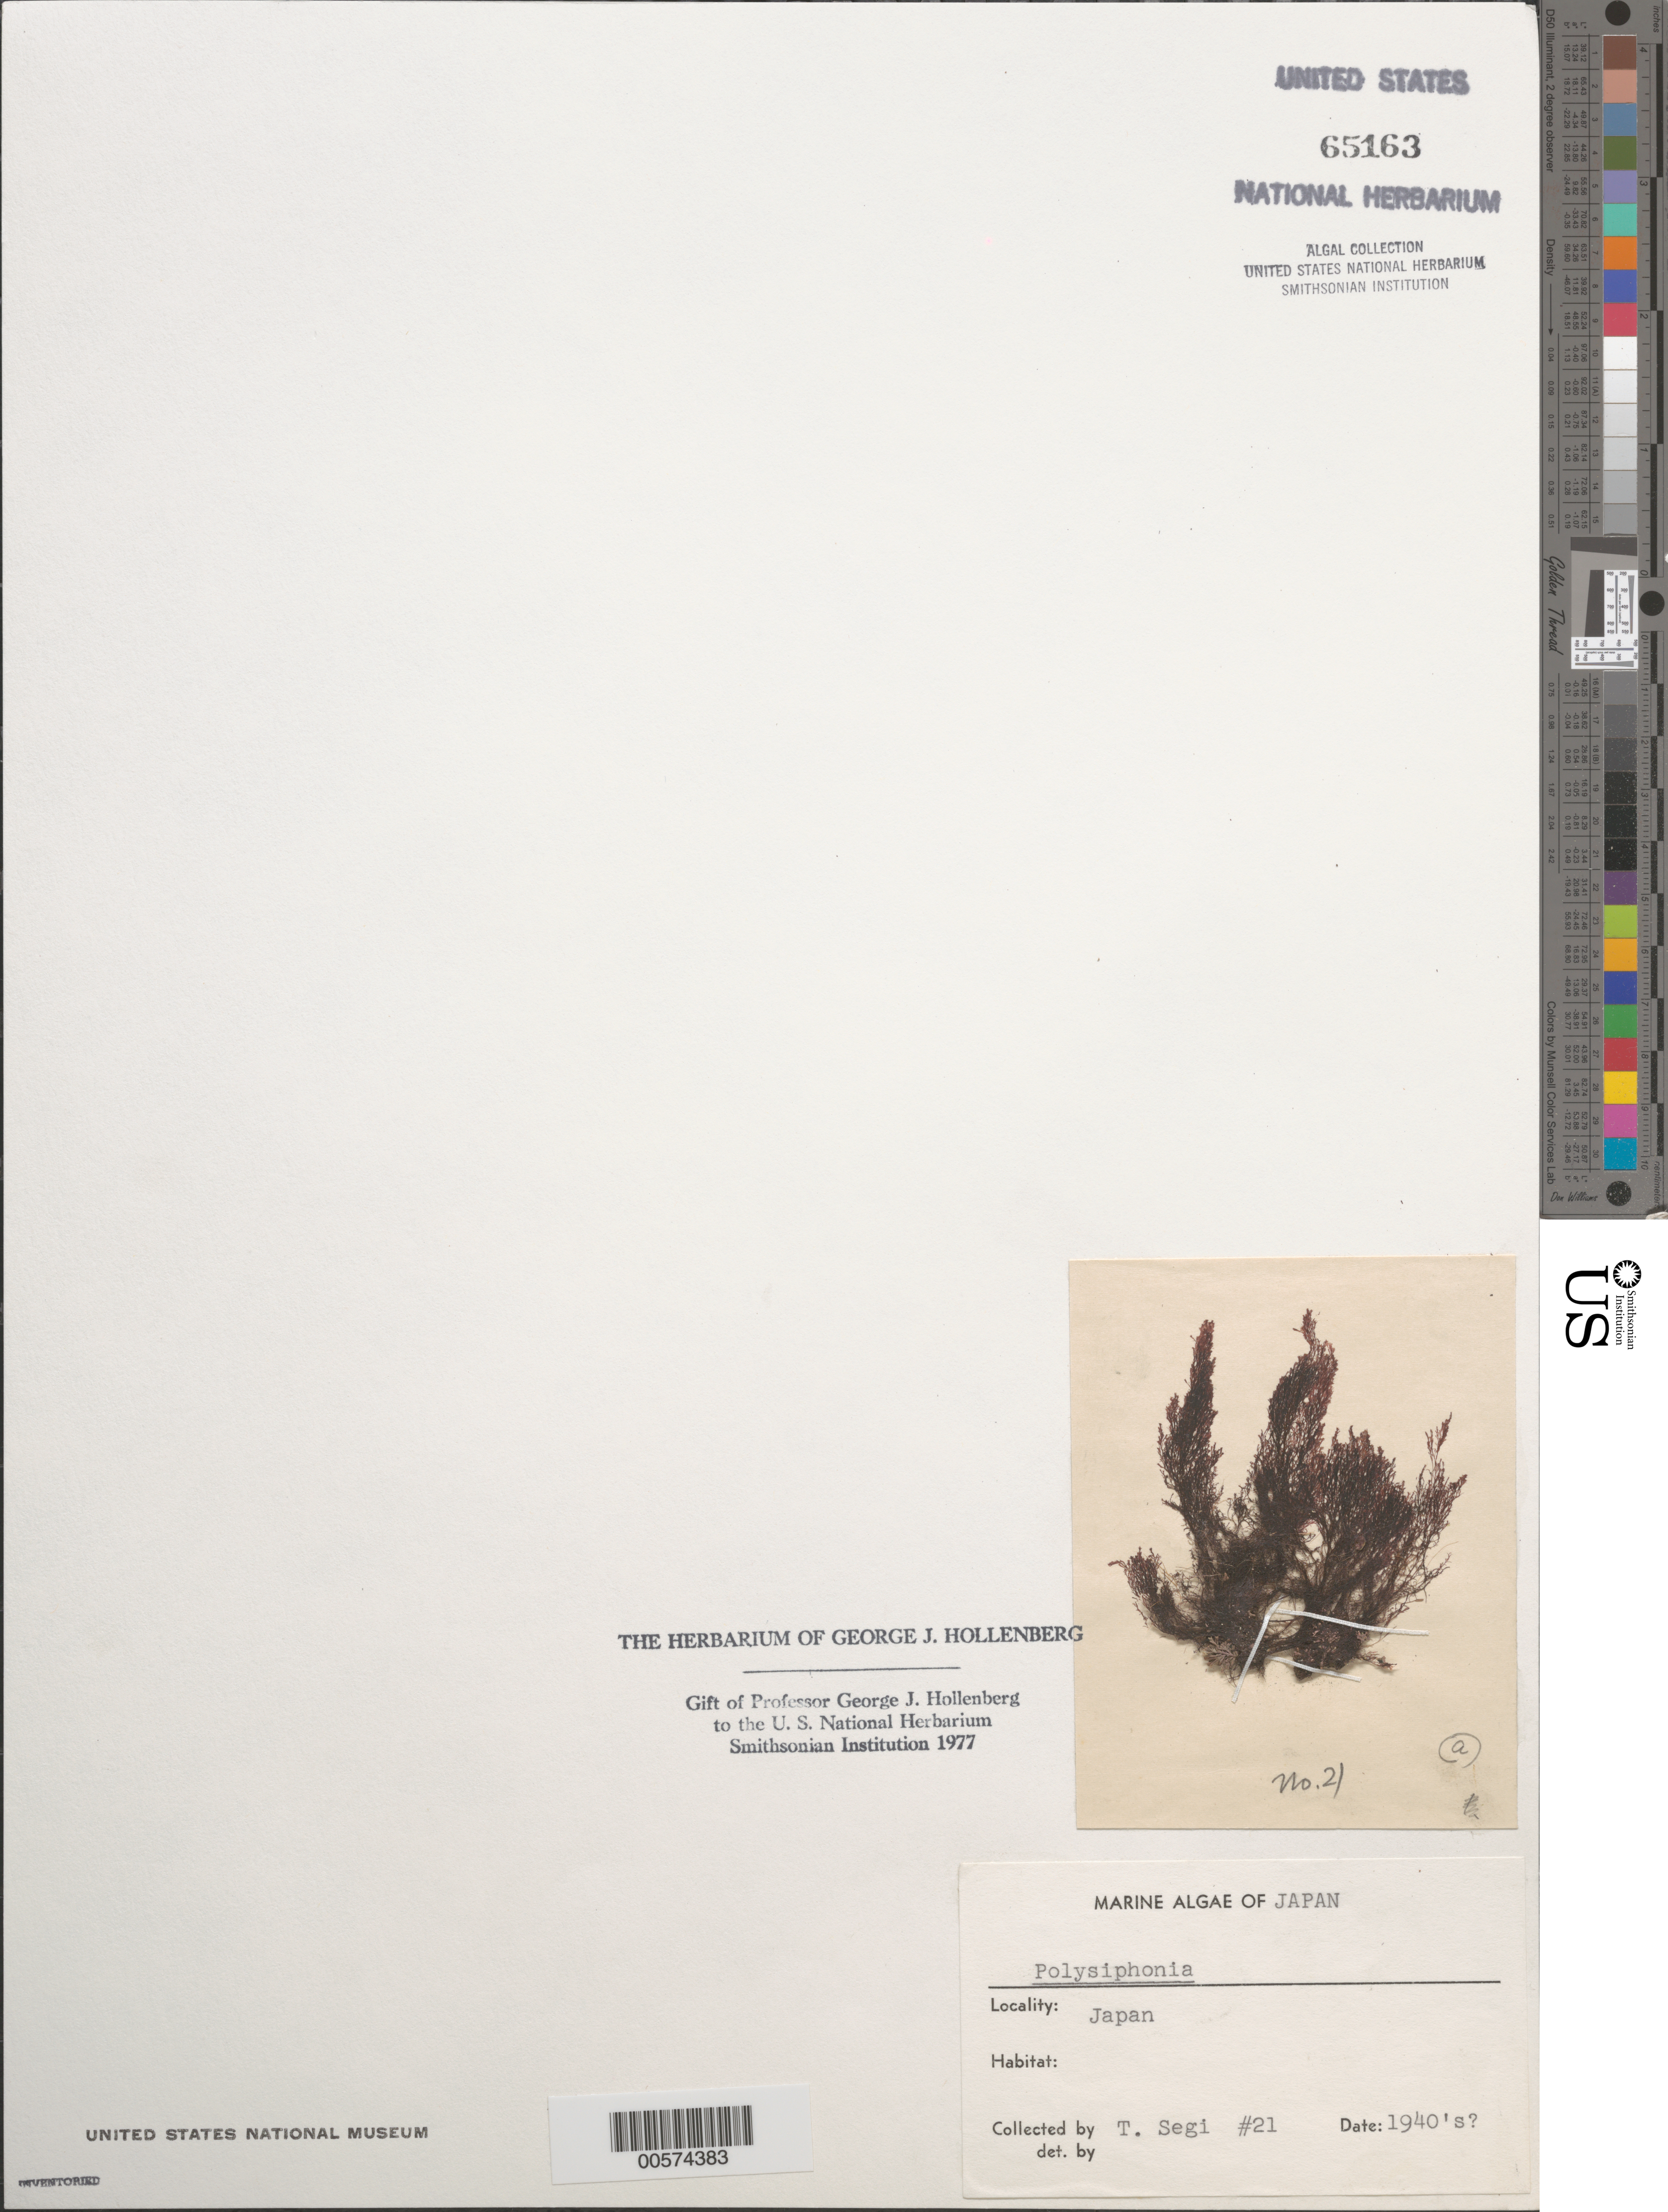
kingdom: Plantae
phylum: Rhodophyta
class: Florideophyceae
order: Ceramiales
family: Rhodomelaceae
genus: Polysiphonia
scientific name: Polysiphonia sp.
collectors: T. Segi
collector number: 21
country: Japan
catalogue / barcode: US 65163